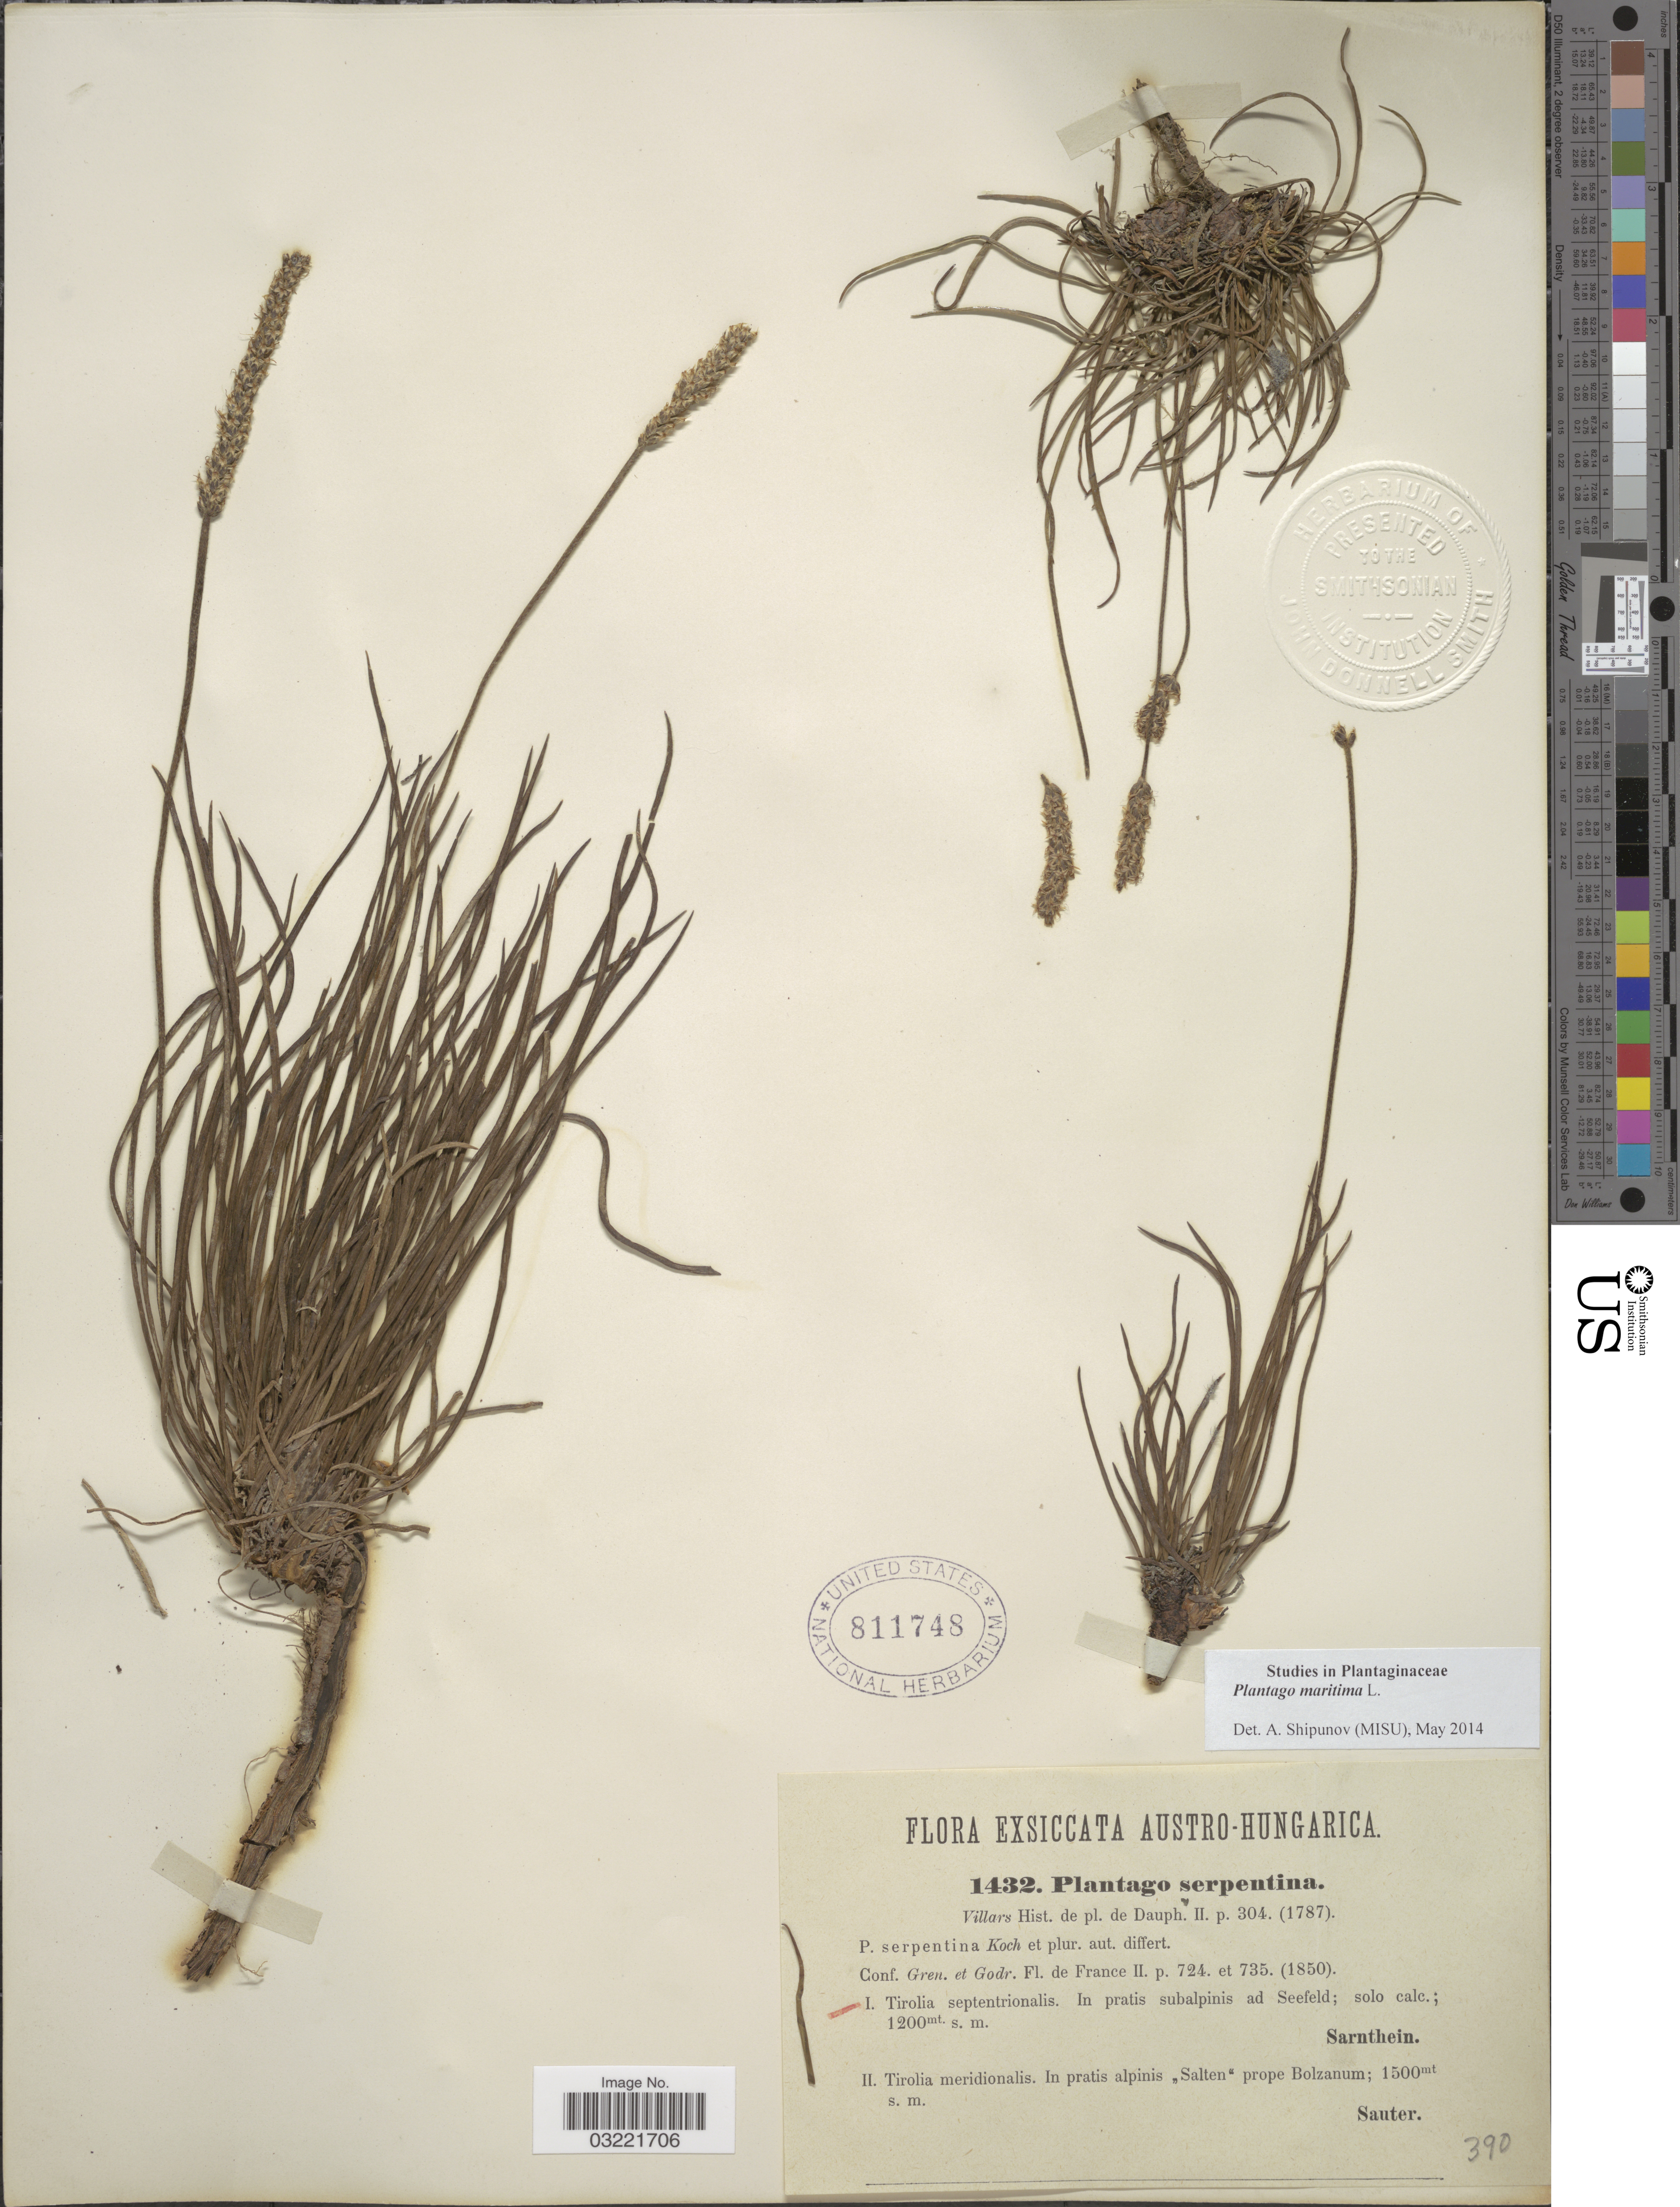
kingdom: Plantae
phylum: Tracheophyta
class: Magnoliopsida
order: Lamiales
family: Plantaginaceae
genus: Plantago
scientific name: Plantago maritima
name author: L.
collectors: -. Sarnthein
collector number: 1432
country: Austria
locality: Austro-Hungarica. Tirolia septentrionalis. In pratis subalpinis ad Seefeld.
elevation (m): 1200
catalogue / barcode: US 811748